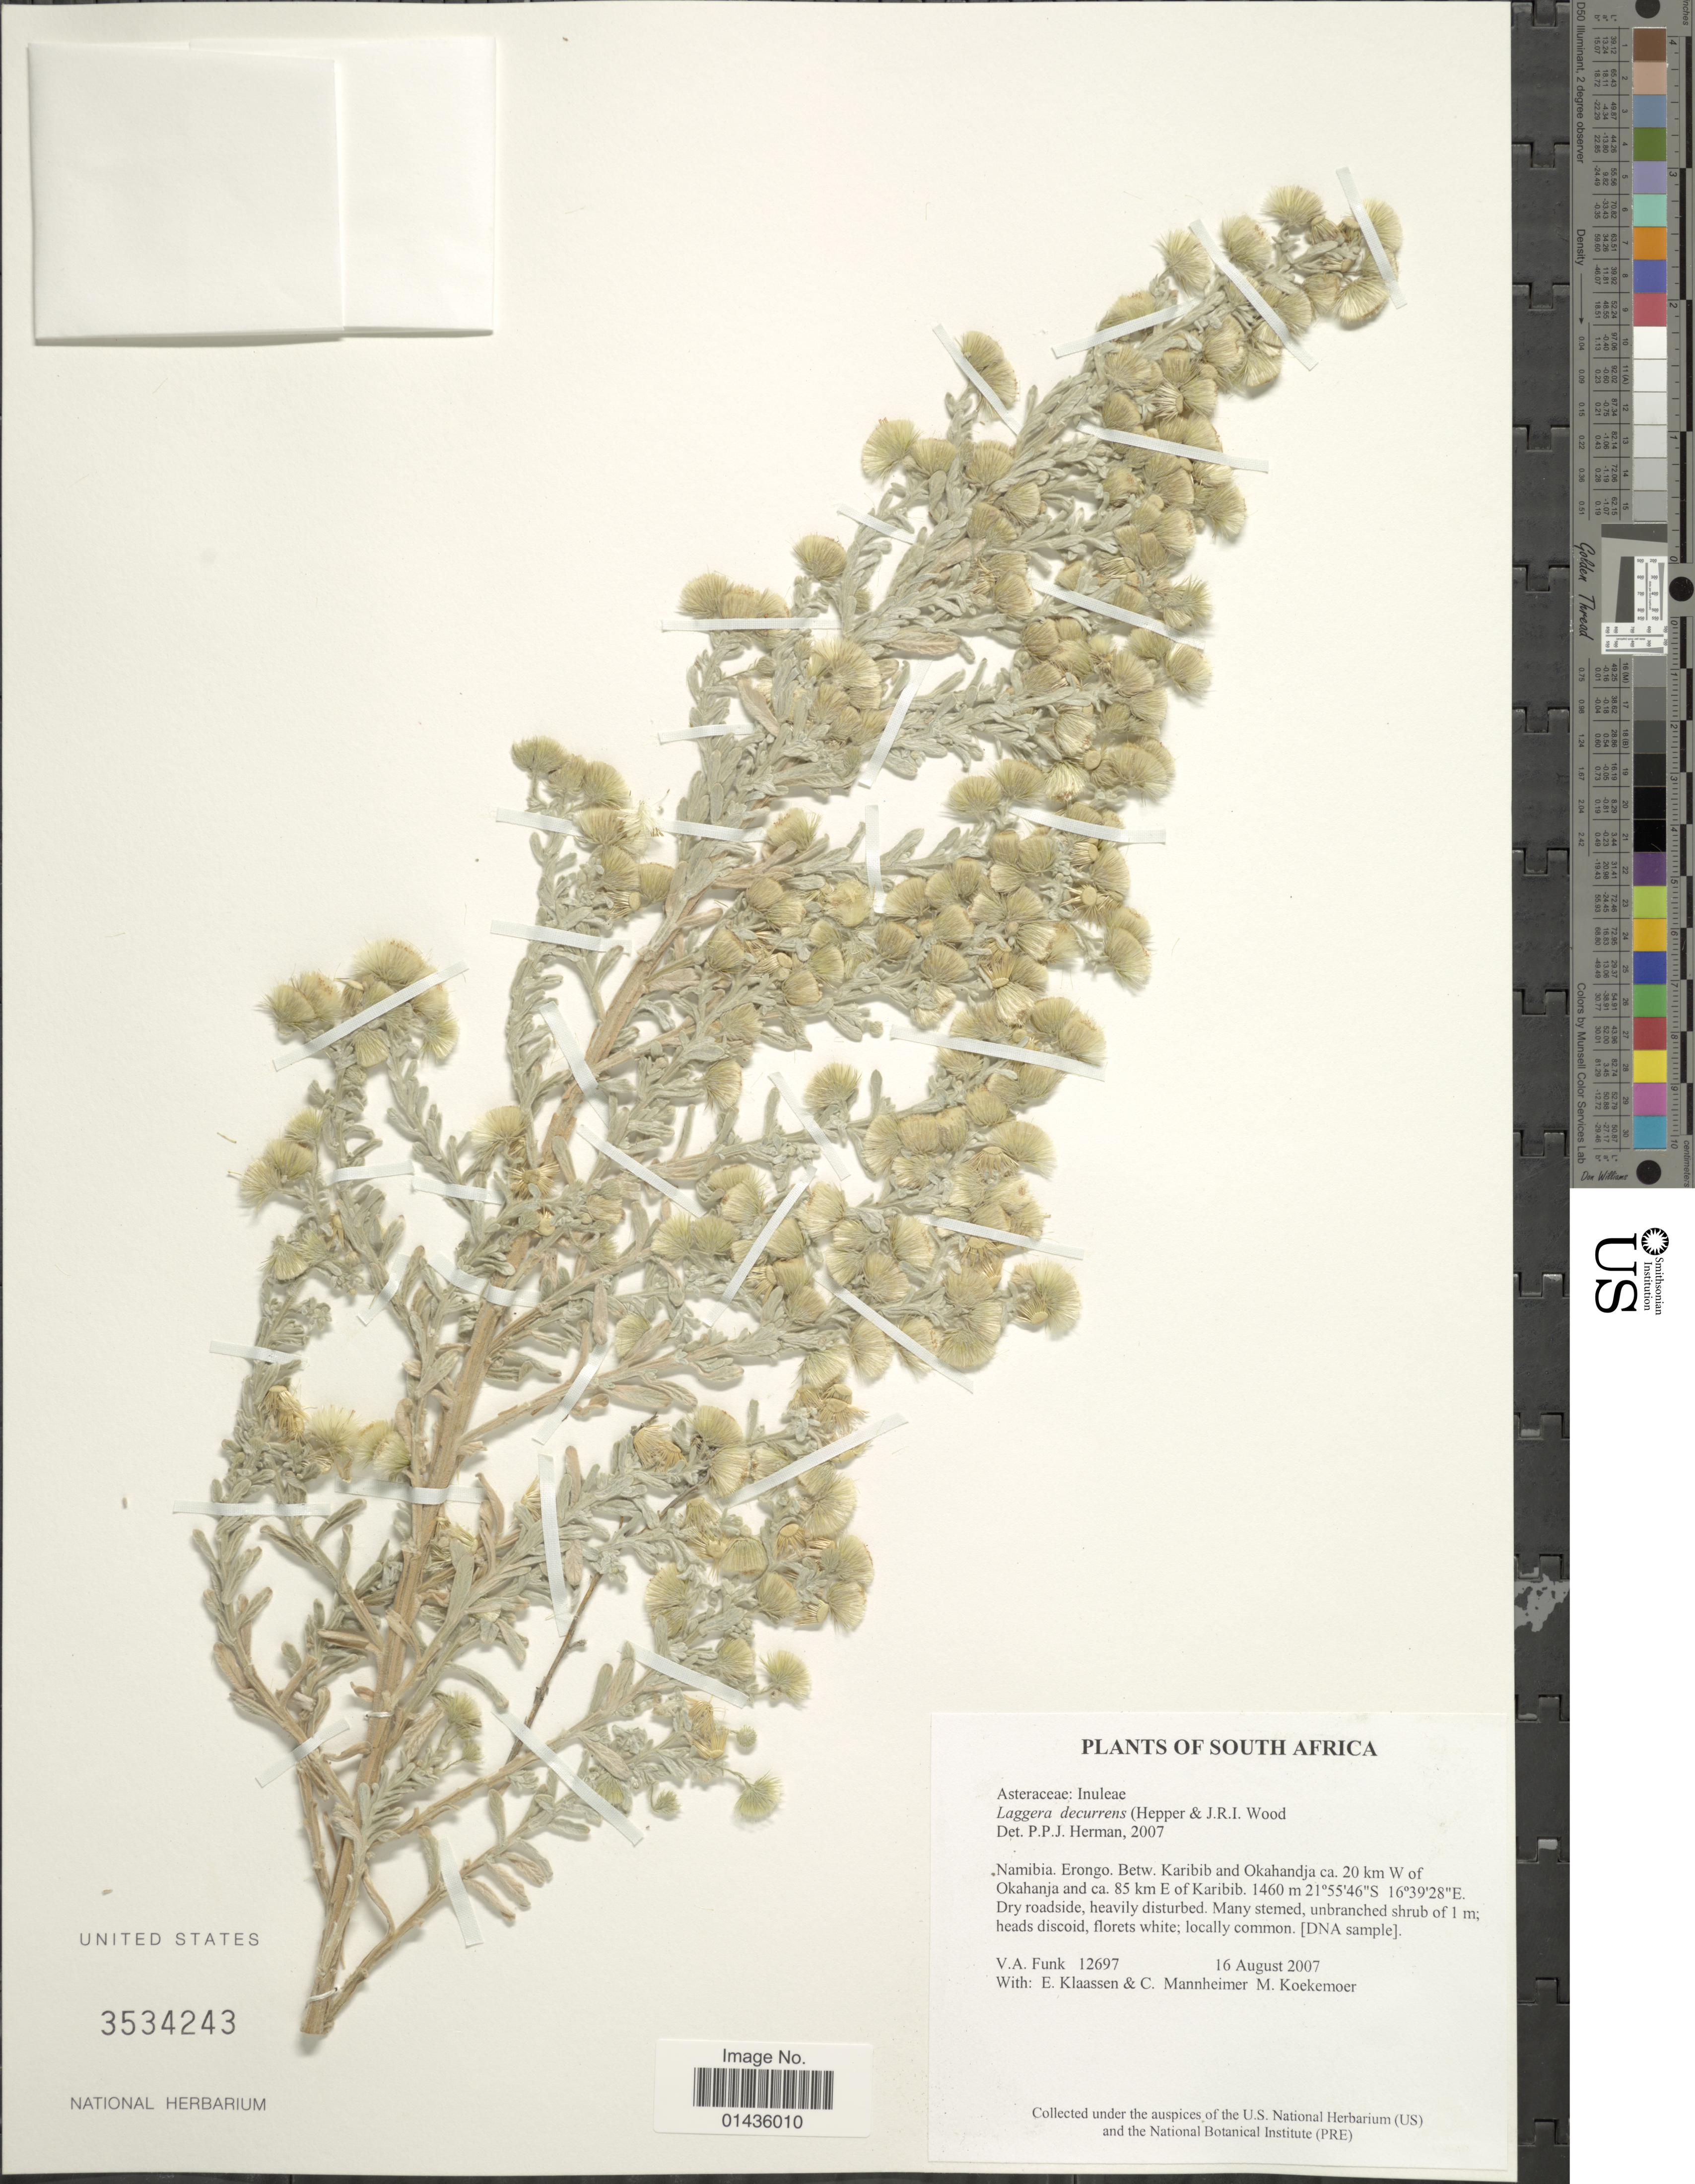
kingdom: Plantae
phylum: Tracheophyta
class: Magnoliopsida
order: Asterales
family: Asteraceae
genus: Laggera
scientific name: Laggera decurrens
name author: (Vahl) Hepper & J.R.I. Wood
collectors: V. Funk, E. S. Klaassen, C. A. Mannheimer & M. Koekemoer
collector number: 12697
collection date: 2007-08-16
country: Namibia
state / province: Erongo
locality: South Africa, betw. Karibib and Okahandja ca 20 km W of Okahanja and ca 85 km E of Karibib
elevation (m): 1460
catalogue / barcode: US 3534243